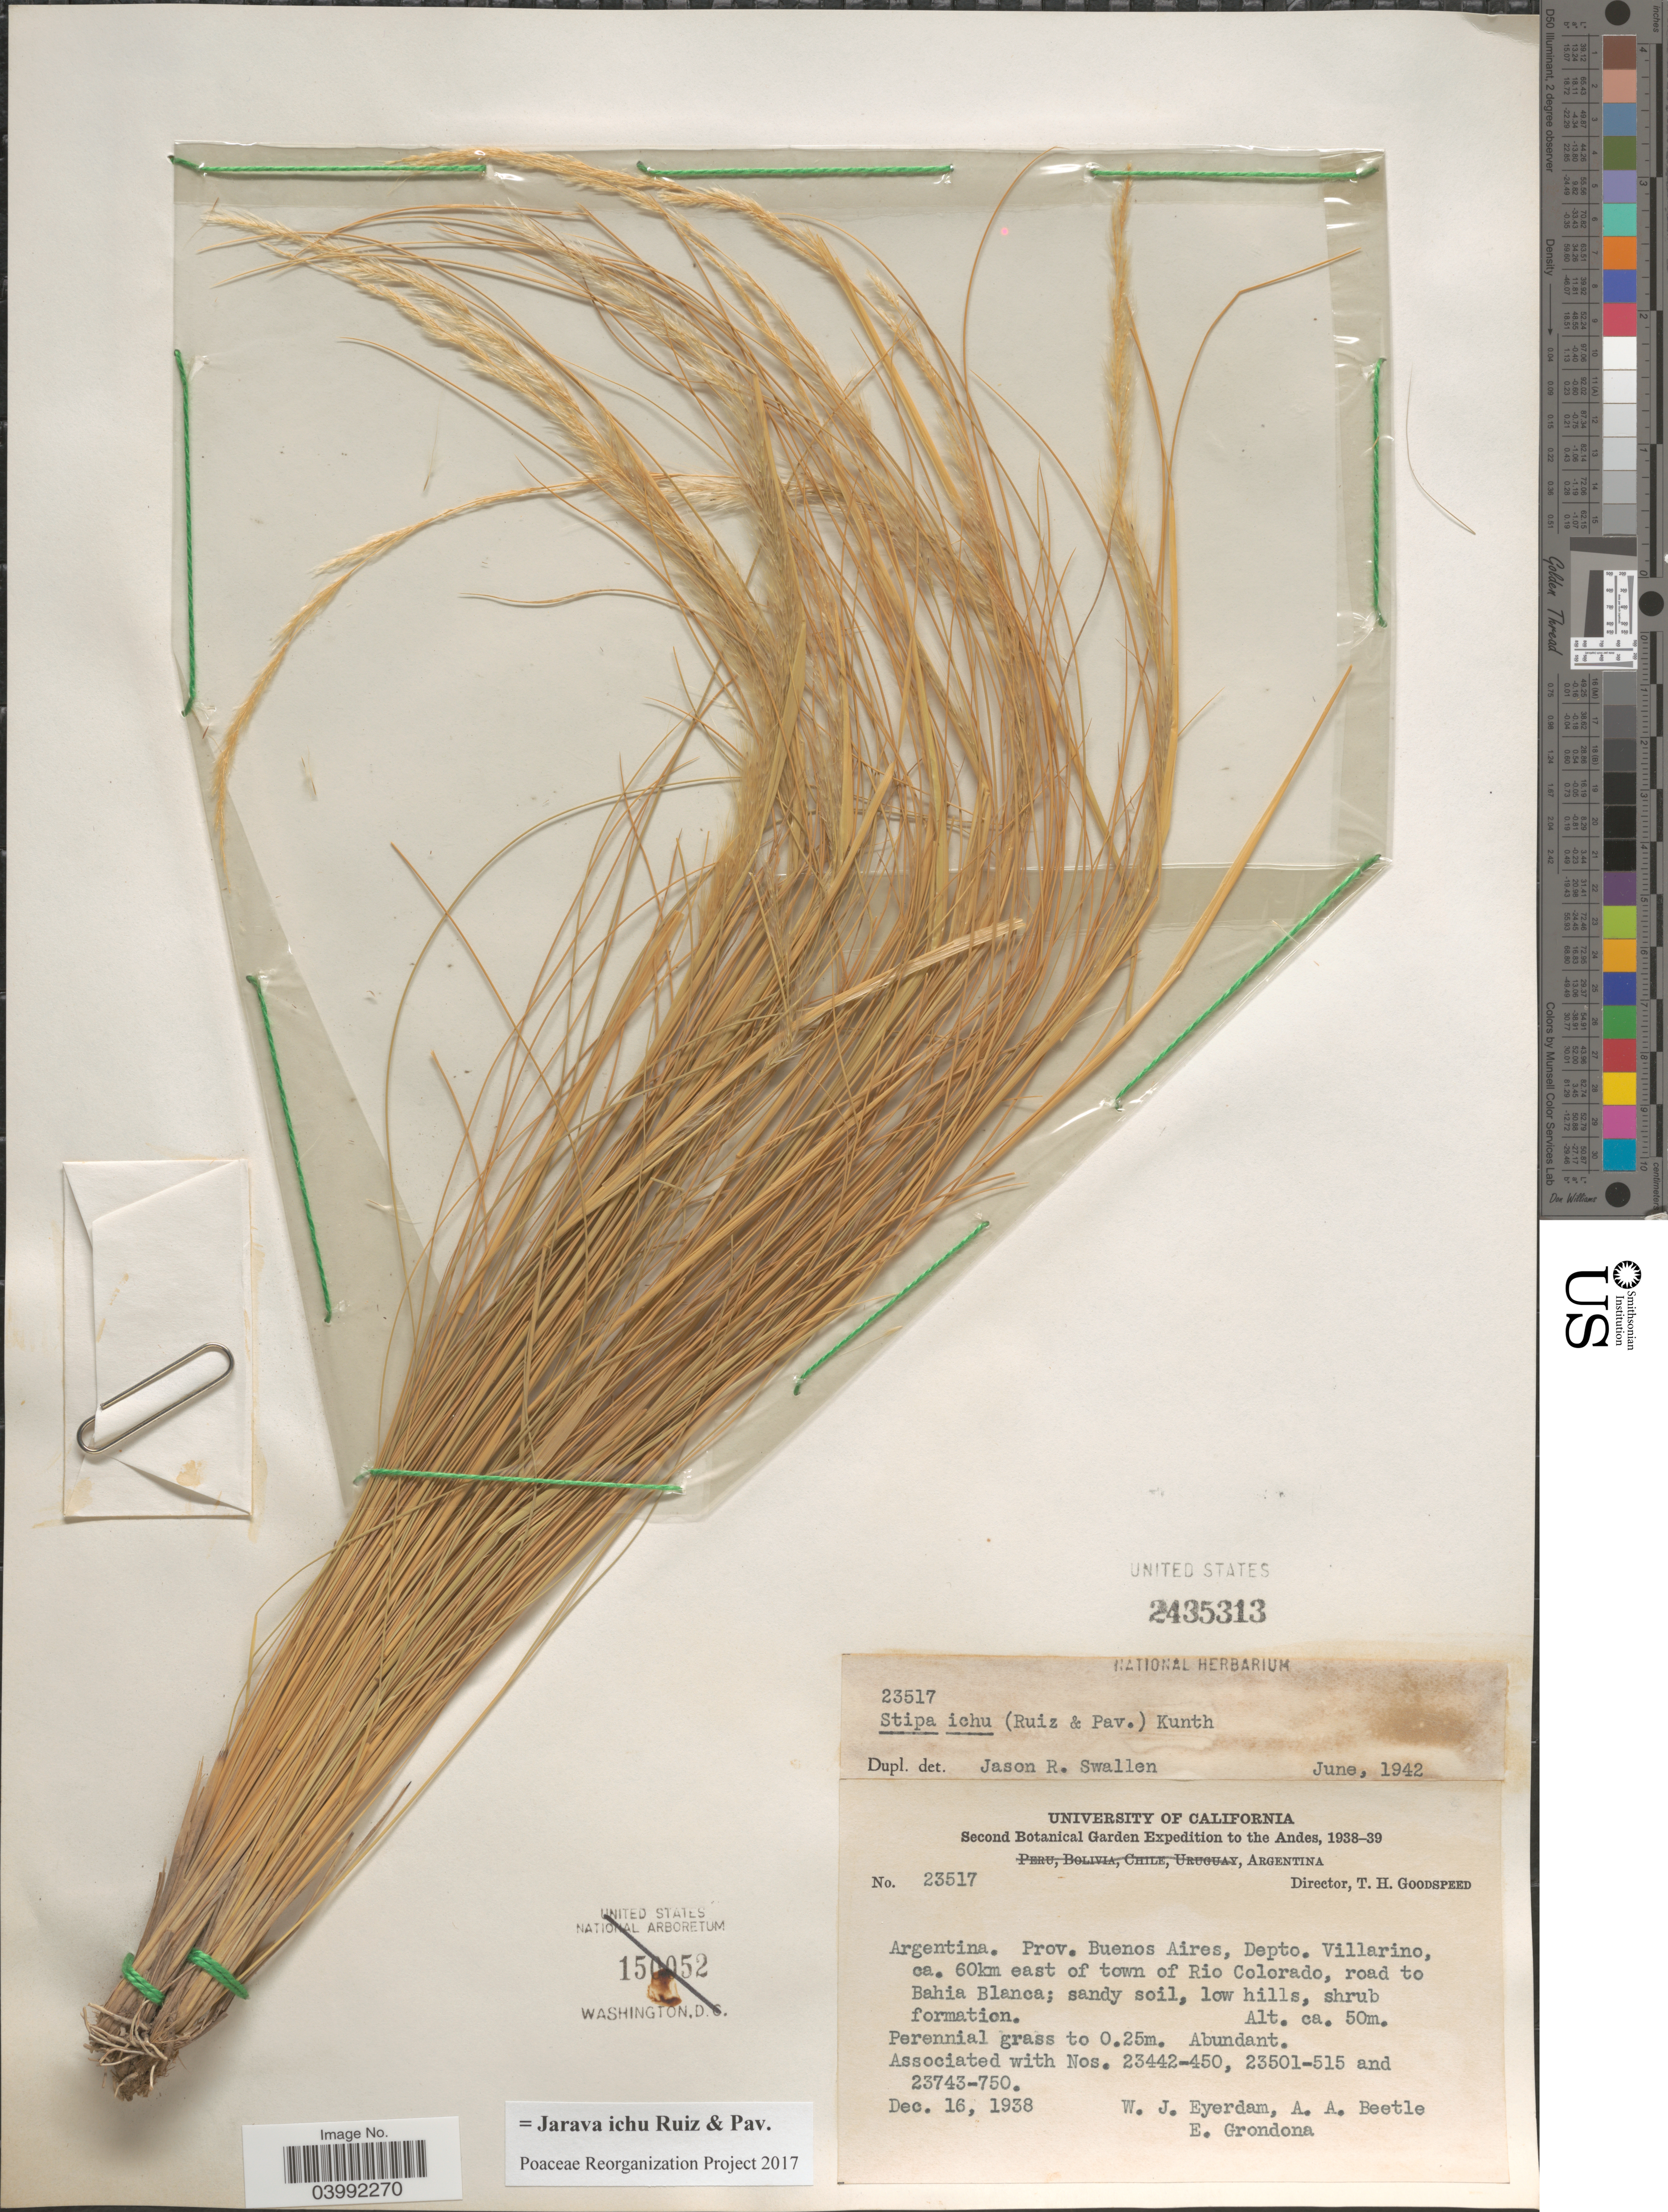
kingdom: Plantae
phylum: Tracheophyta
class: Liliopsida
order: Poales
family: Poaceae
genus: Jarava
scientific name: Jarava ichu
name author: Ruiz & Pav.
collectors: W. J. Eyerdam, A. A. Beetle & E. Grondona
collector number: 23517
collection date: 1938-12-16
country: Argentina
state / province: Buenos Aires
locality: The Andes. Depto. Villarino, ca. 60 km east of town of Rio Colorado, road to Bahia Blanca.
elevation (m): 50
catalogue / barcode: US 2435313